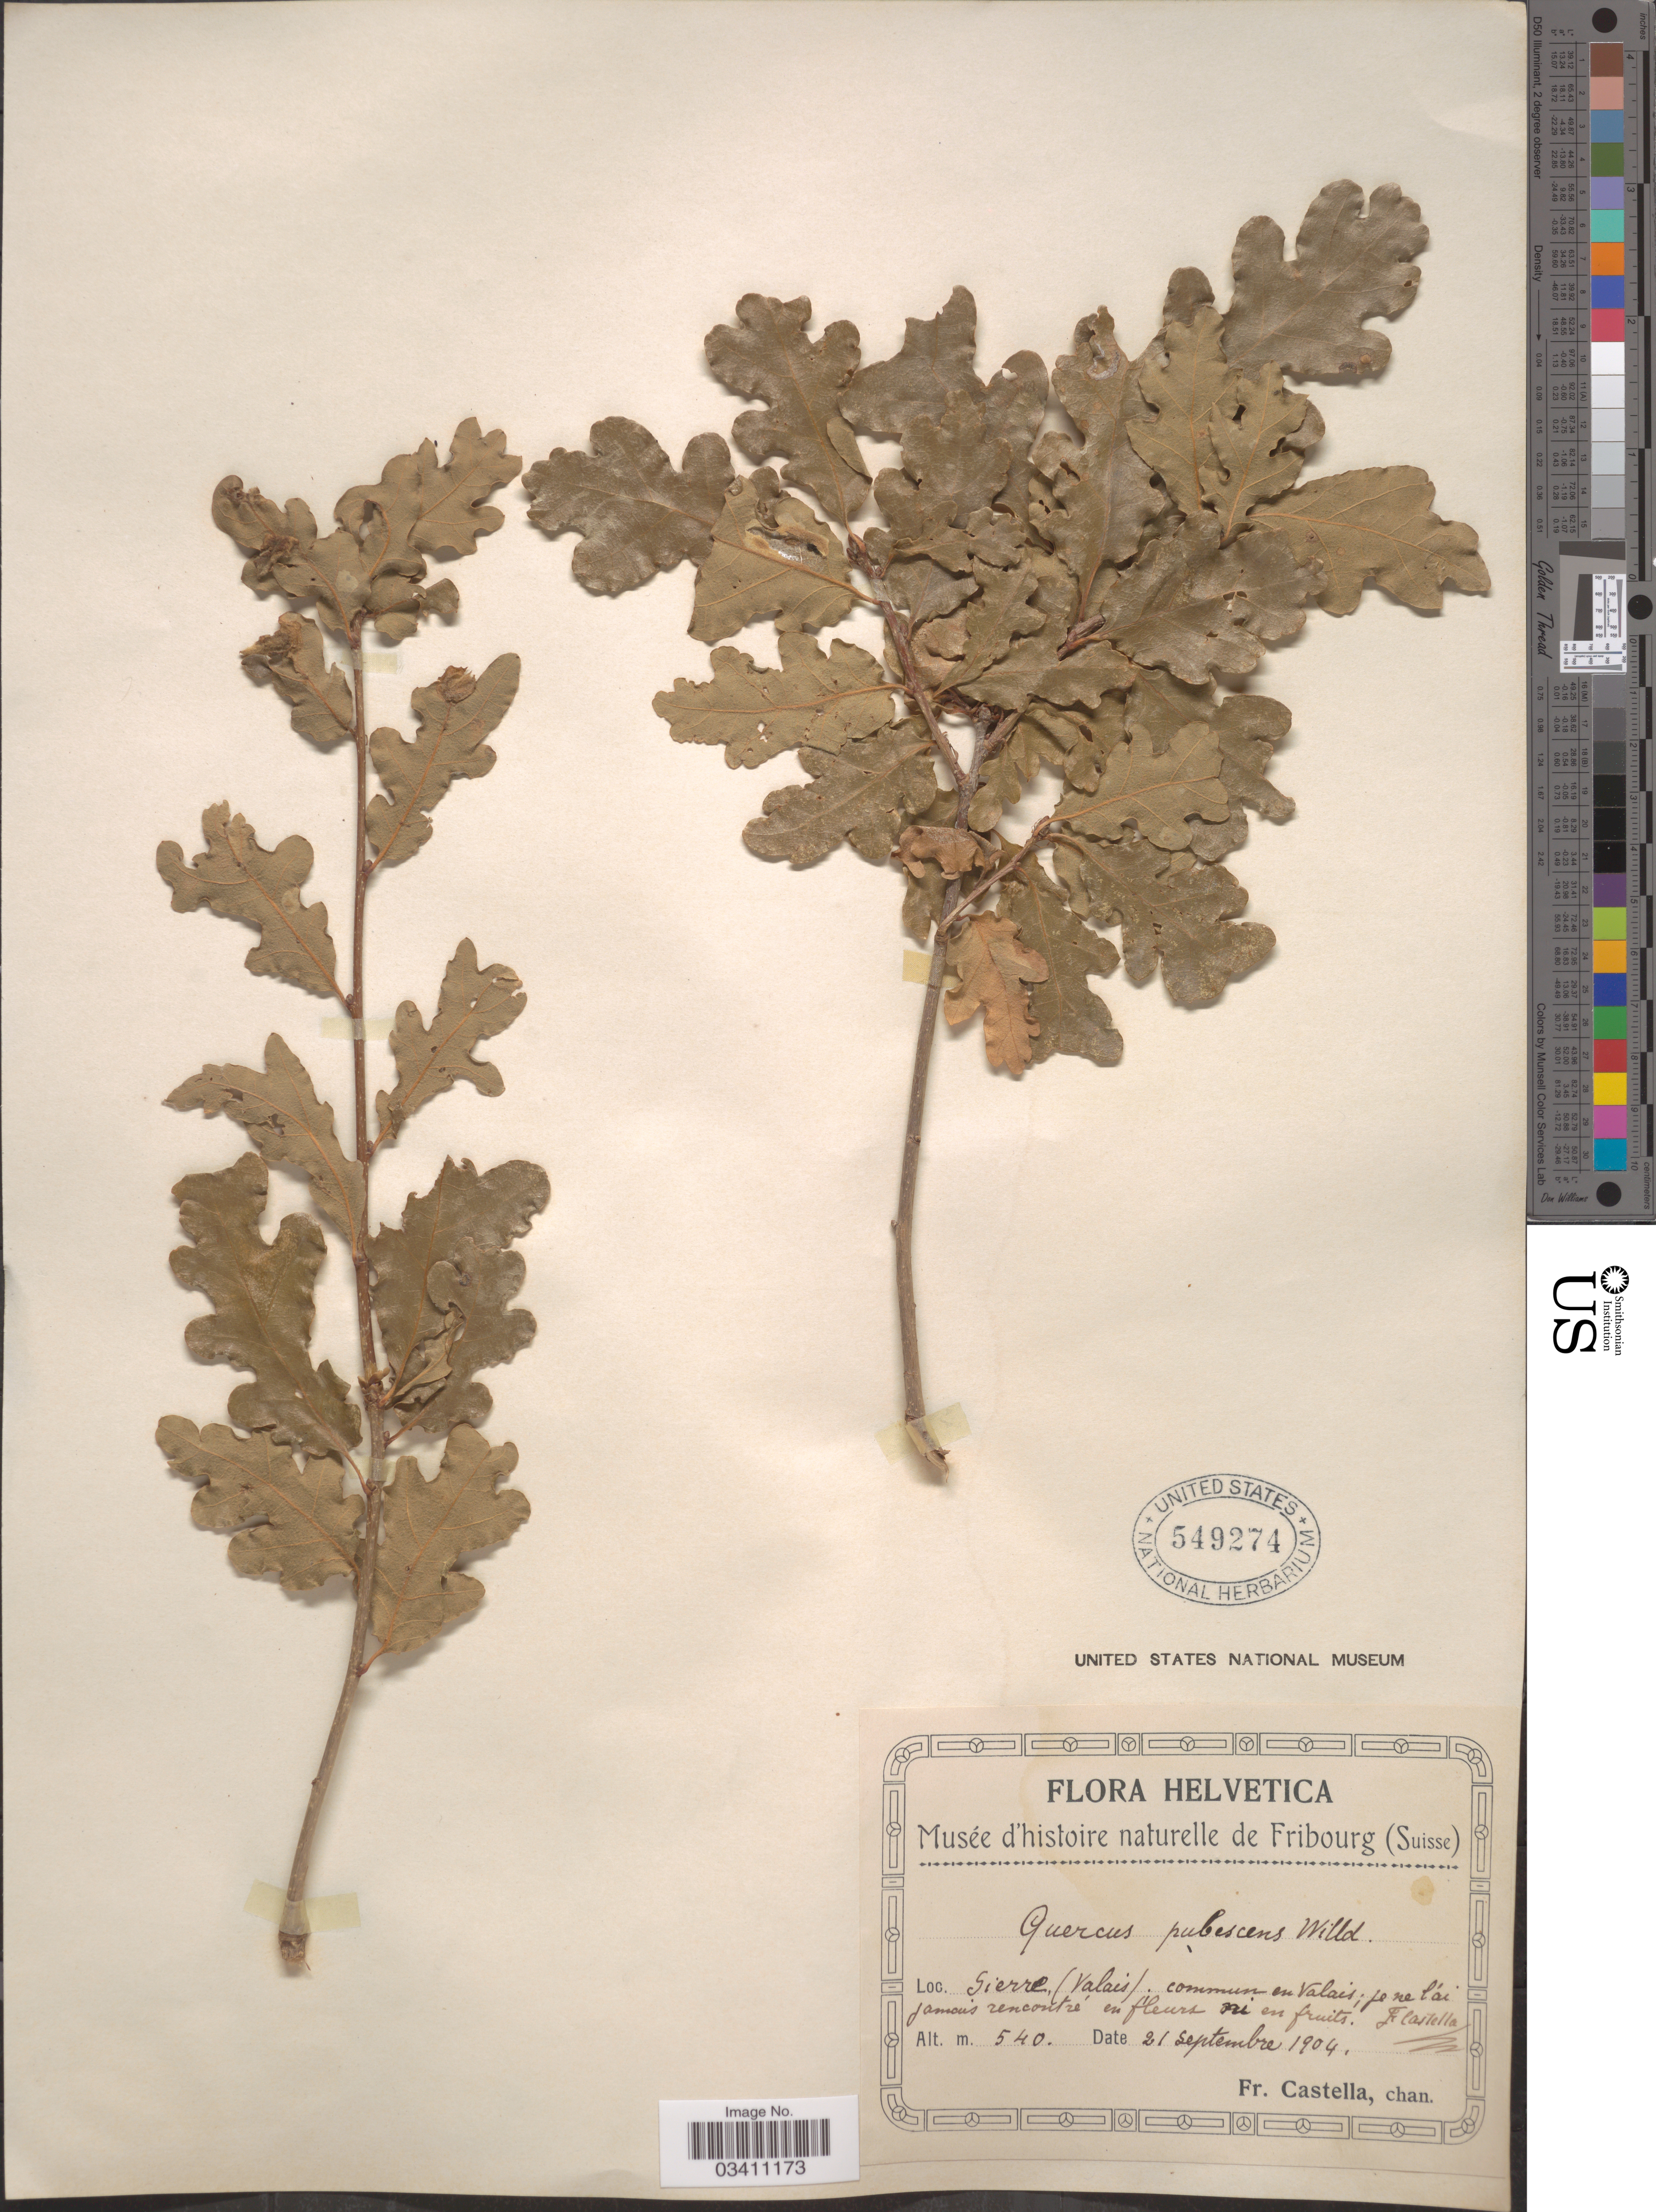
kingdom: Plantae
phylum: Tracheophyta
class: Magnoliopsida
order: Fagales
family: Fagaceae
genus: Quercus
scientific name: Quercus pubescens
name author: Willd.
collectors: Fr. Castella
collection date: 1904-09-21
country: Switzerland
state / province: Valais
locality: Helvetica. Sierre, commun en Valais.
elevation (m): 540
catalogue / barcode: US 549274